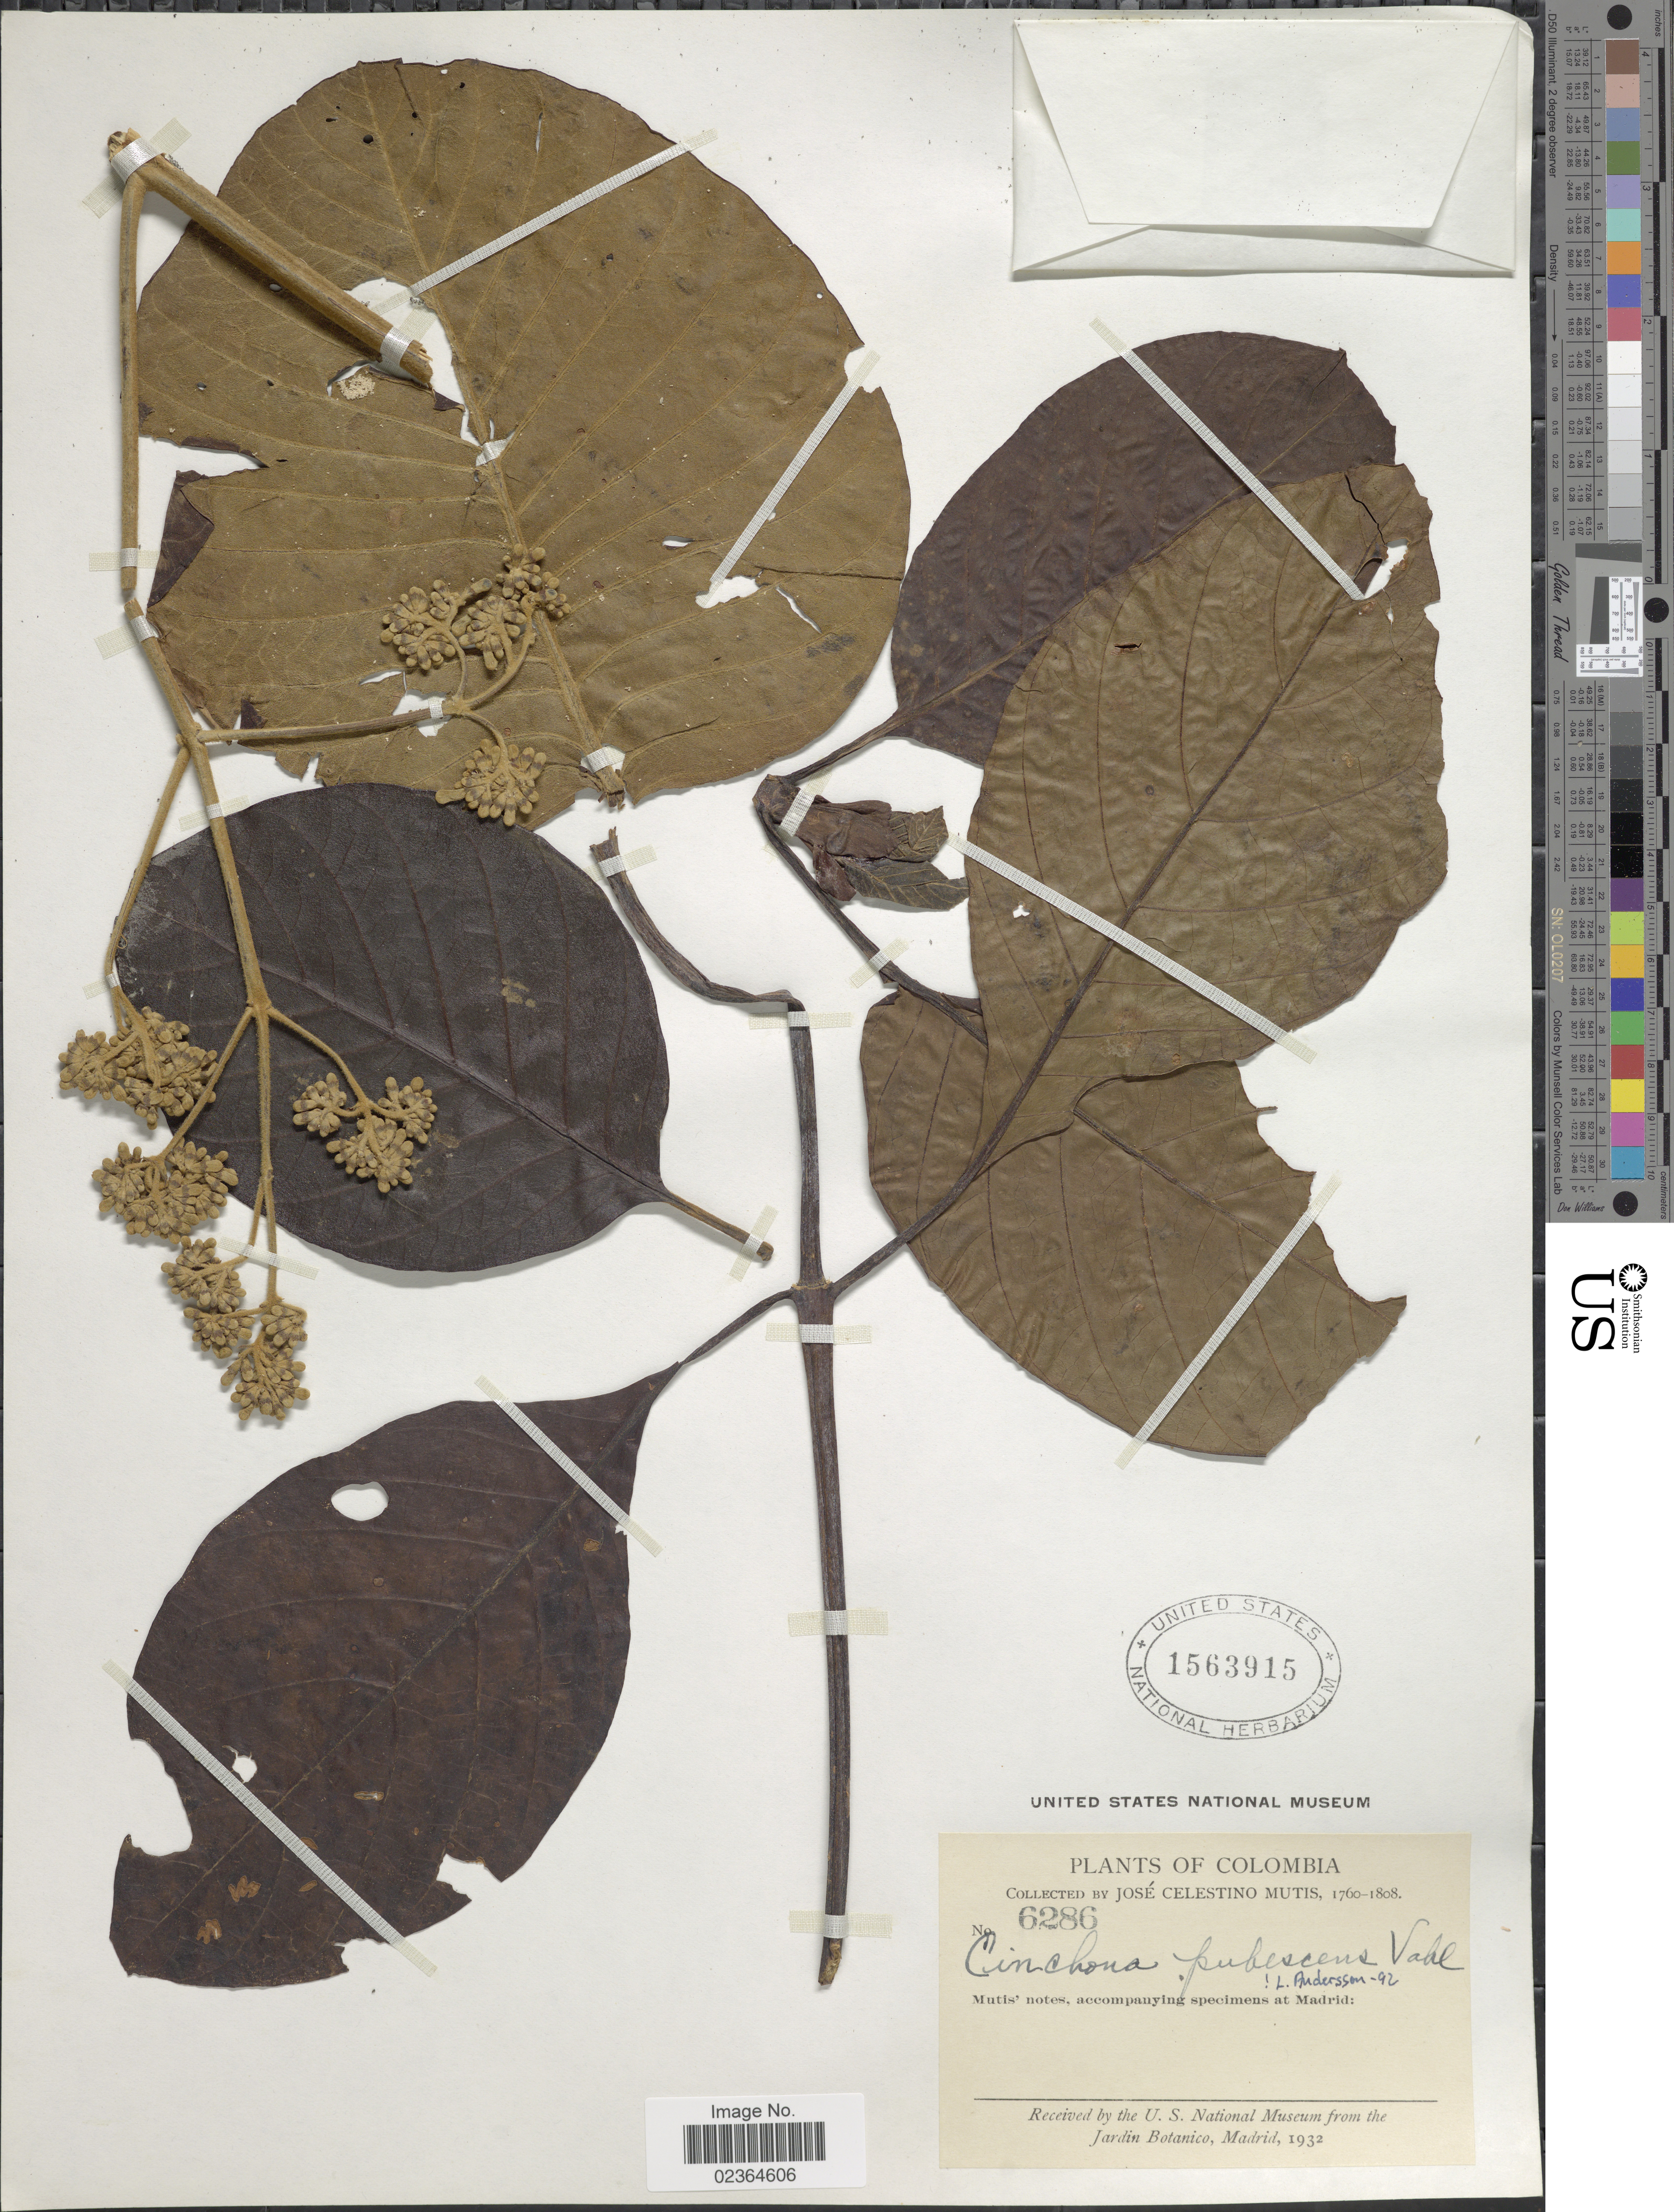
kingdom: Plantae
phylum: Tracheophyta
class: Magnoliopsida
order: Gentianales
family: Rubiaceae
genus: Cinchona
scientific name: Cinchona pubescens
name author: Vahl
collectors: J. C. B. Mutis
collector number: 6286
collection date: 1760/1808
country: Colombia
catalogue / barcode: US 1563915